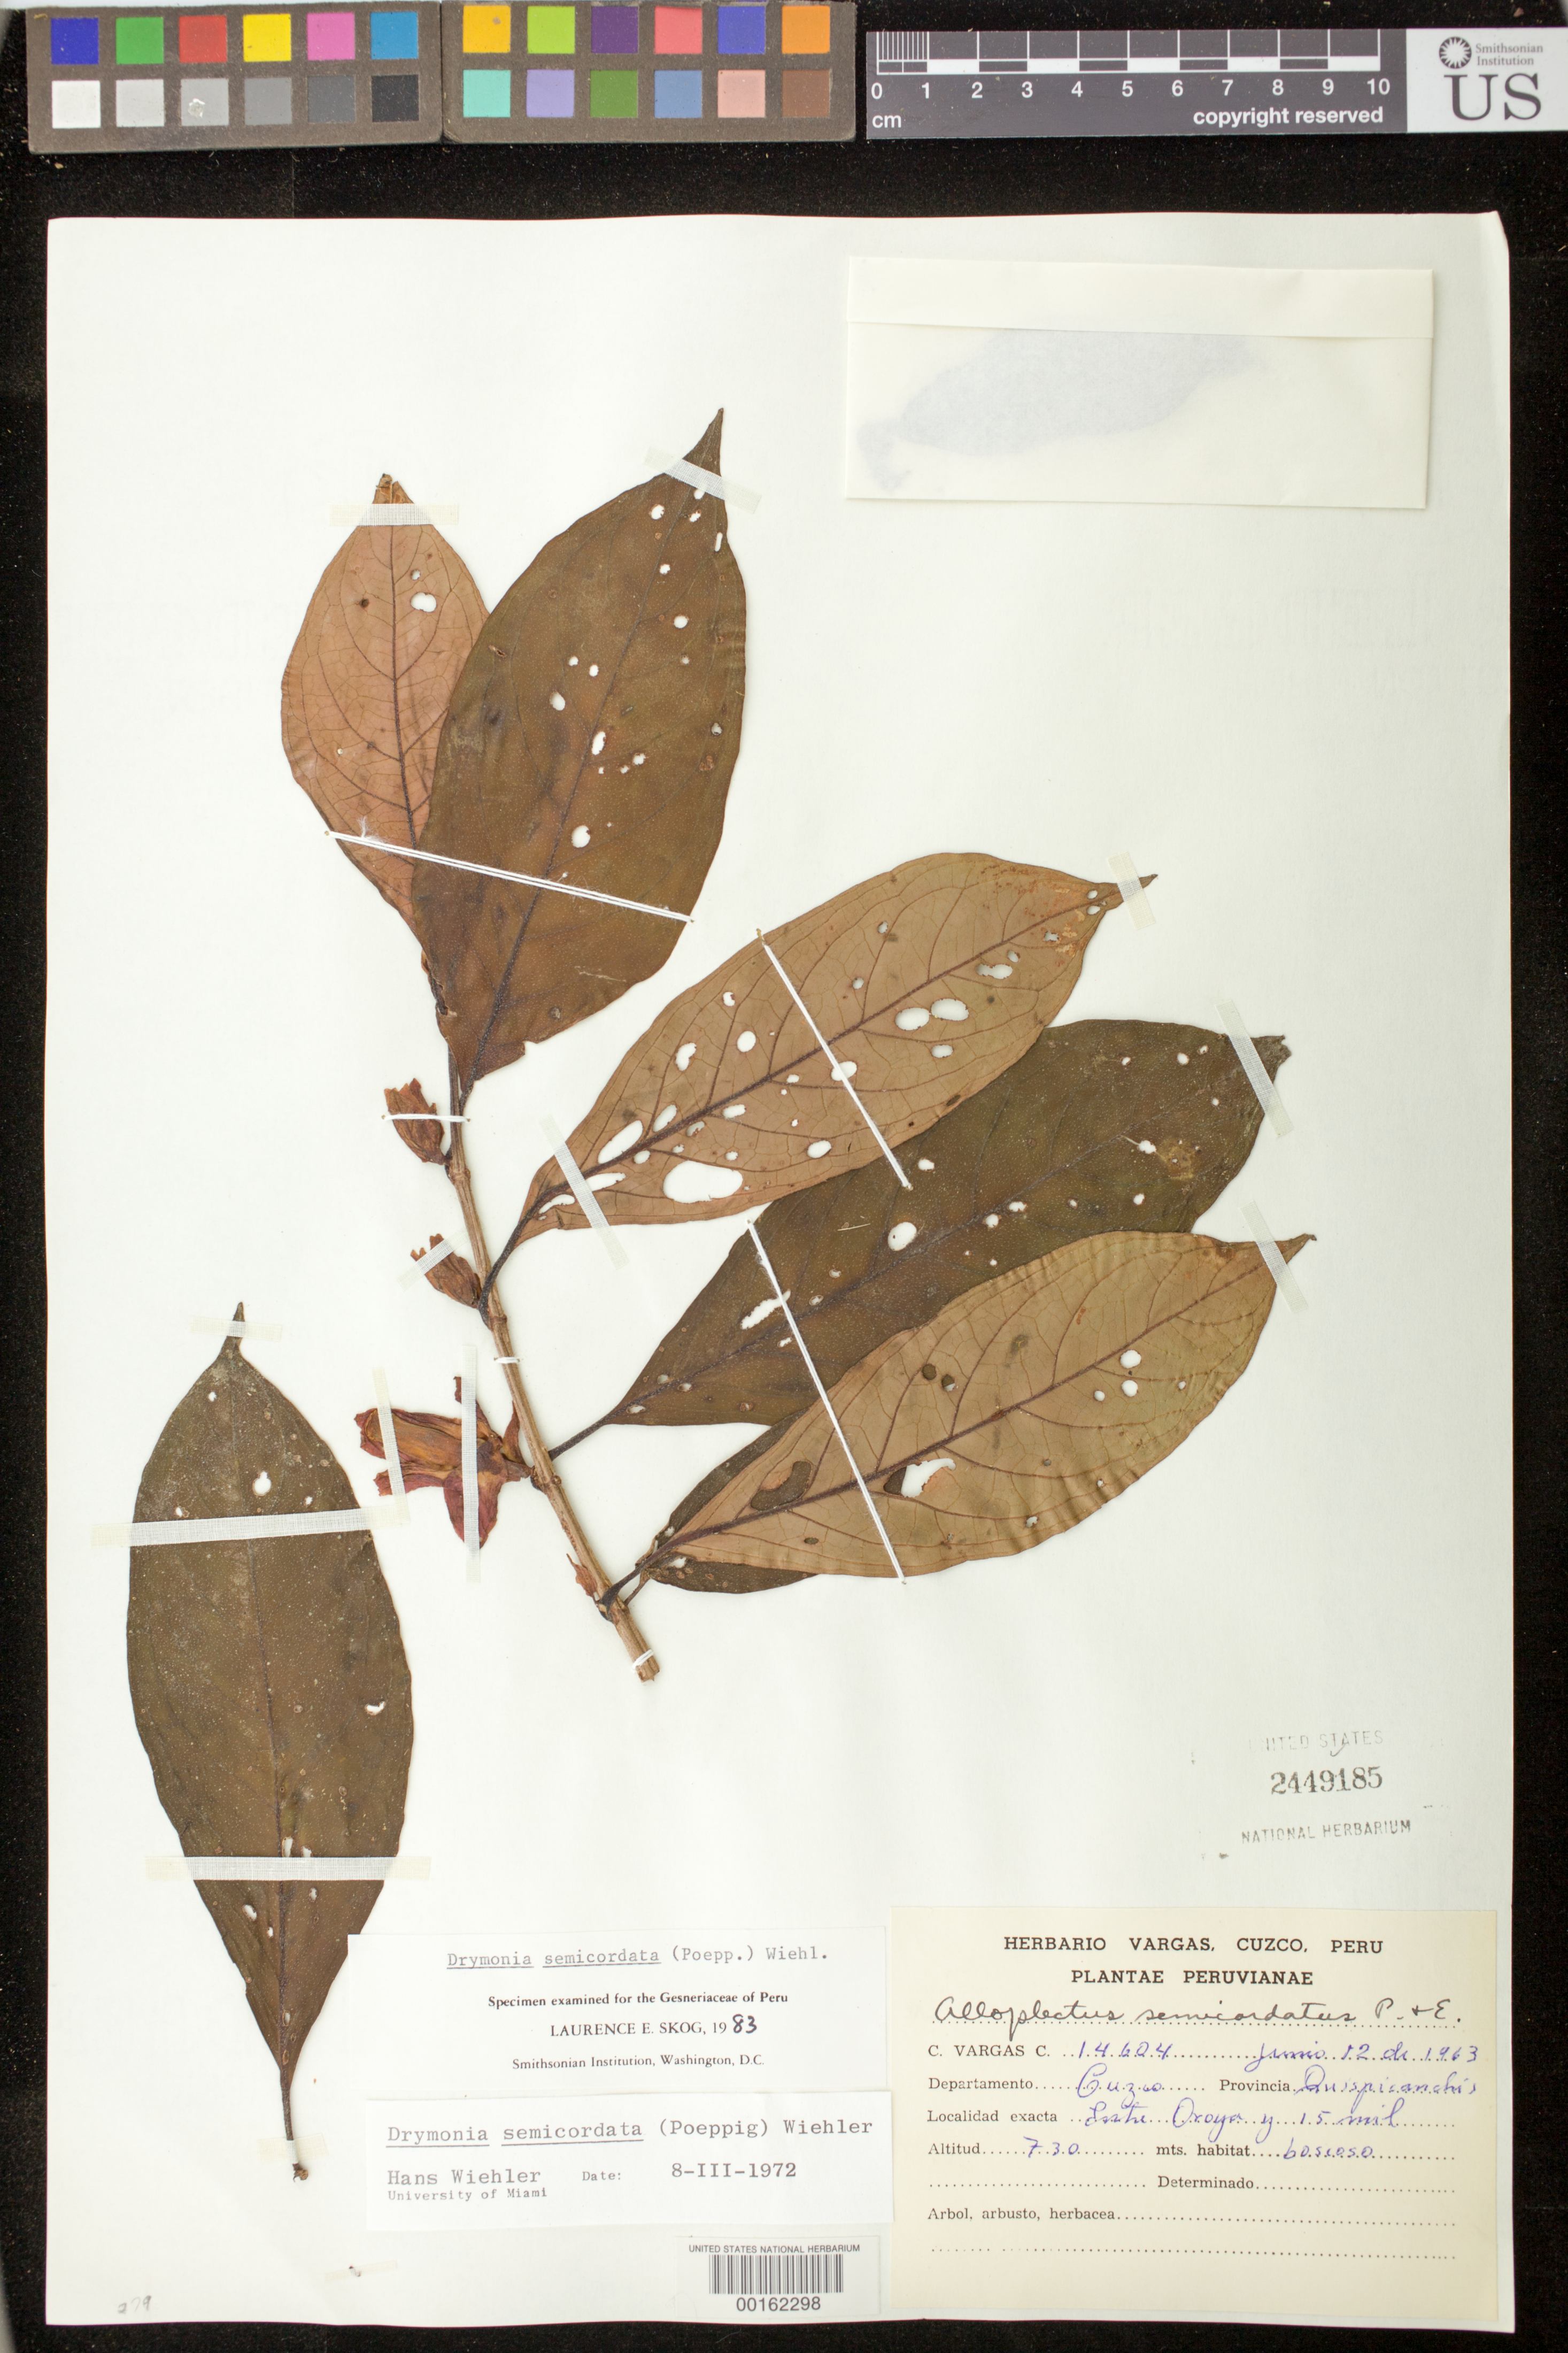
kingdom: Plantae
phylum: Tracheophyta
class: Magnoliopsida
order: Lamiales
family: Gesneriaceae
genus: Drymonia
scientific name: Drymonia semicordata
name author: (Poepp.) Wiehler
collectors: C. Vargas C.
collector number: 14604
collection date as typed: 12 Jun 1963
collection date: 1963-06-12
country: Peru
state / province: Cusco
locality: Quispicanchis, between Oroya and 15 Mil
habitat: boscoso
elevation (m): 730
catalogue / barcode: US 2449185